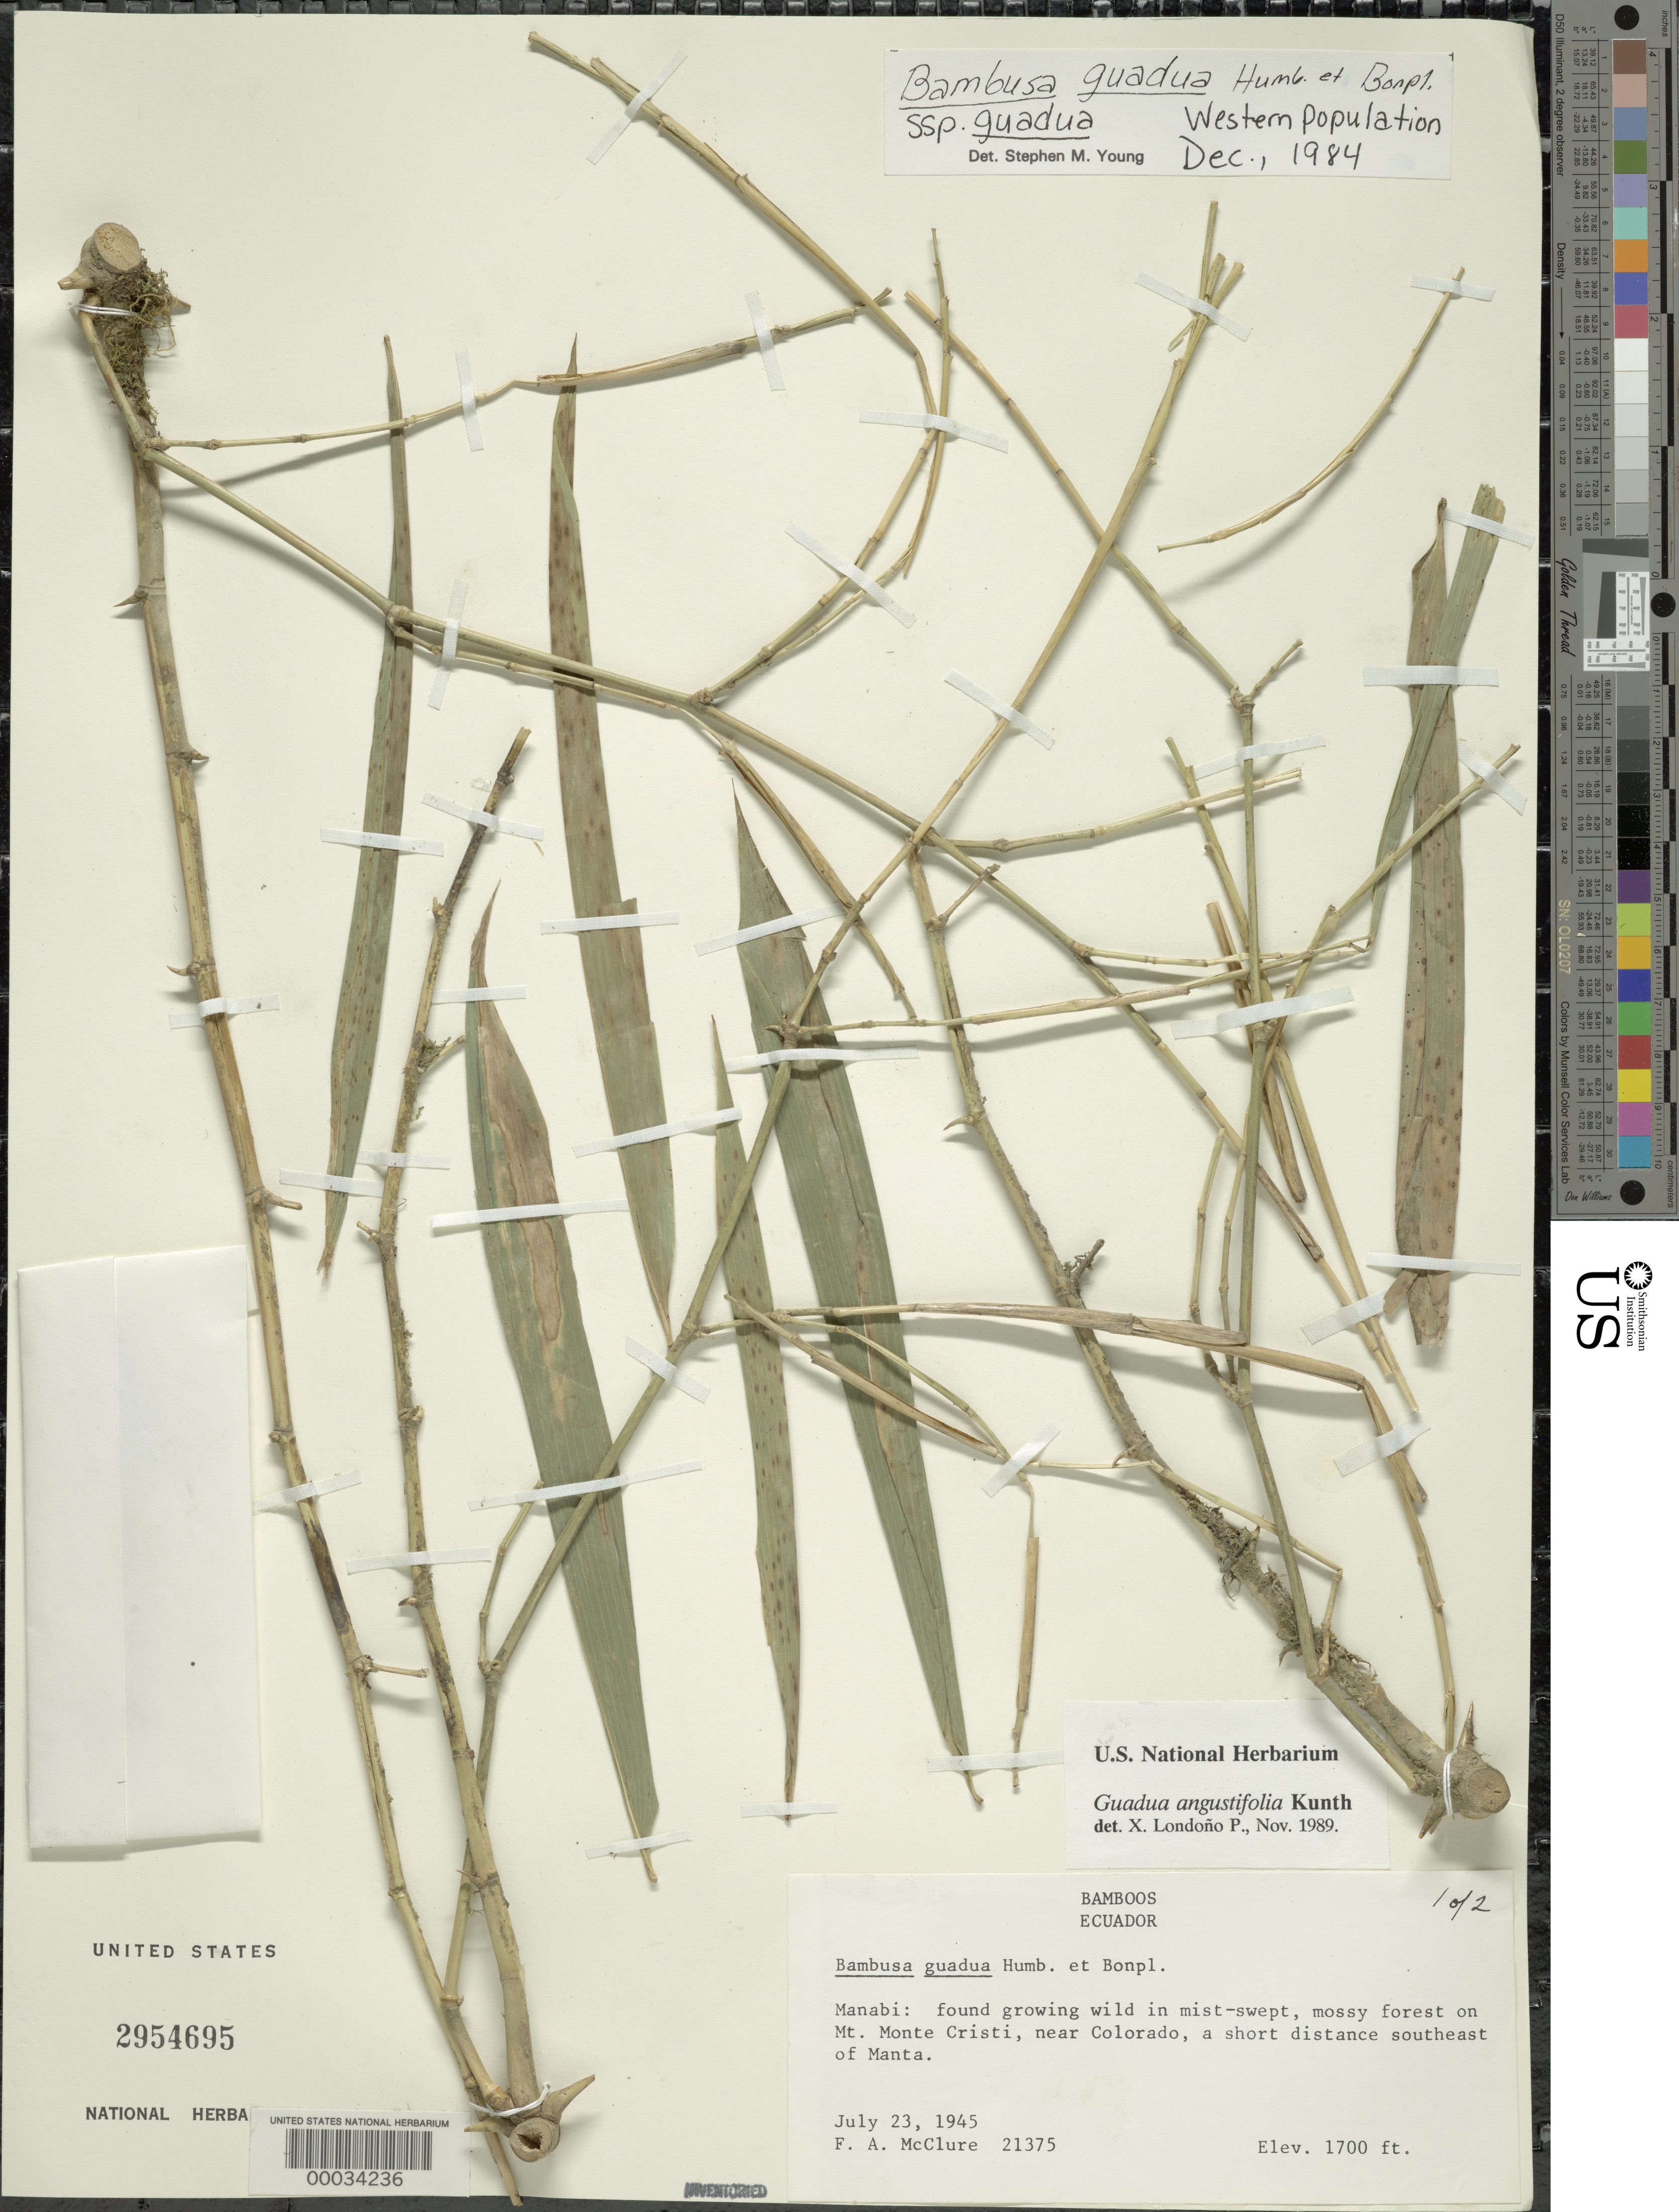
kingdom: Plantae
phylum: Tracheophyta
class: Liliopsida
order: Poales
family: Poaceae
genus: Guadua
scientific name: Guadua angustifolia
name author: Kunth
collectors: F. A. McClure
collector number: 21375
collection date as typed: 23 Jul 1945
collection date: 1945-07-23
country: Ecuador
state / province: Manabí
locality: Mt. Monte cristi, Colorado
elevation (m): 519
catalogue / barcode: US 2954695